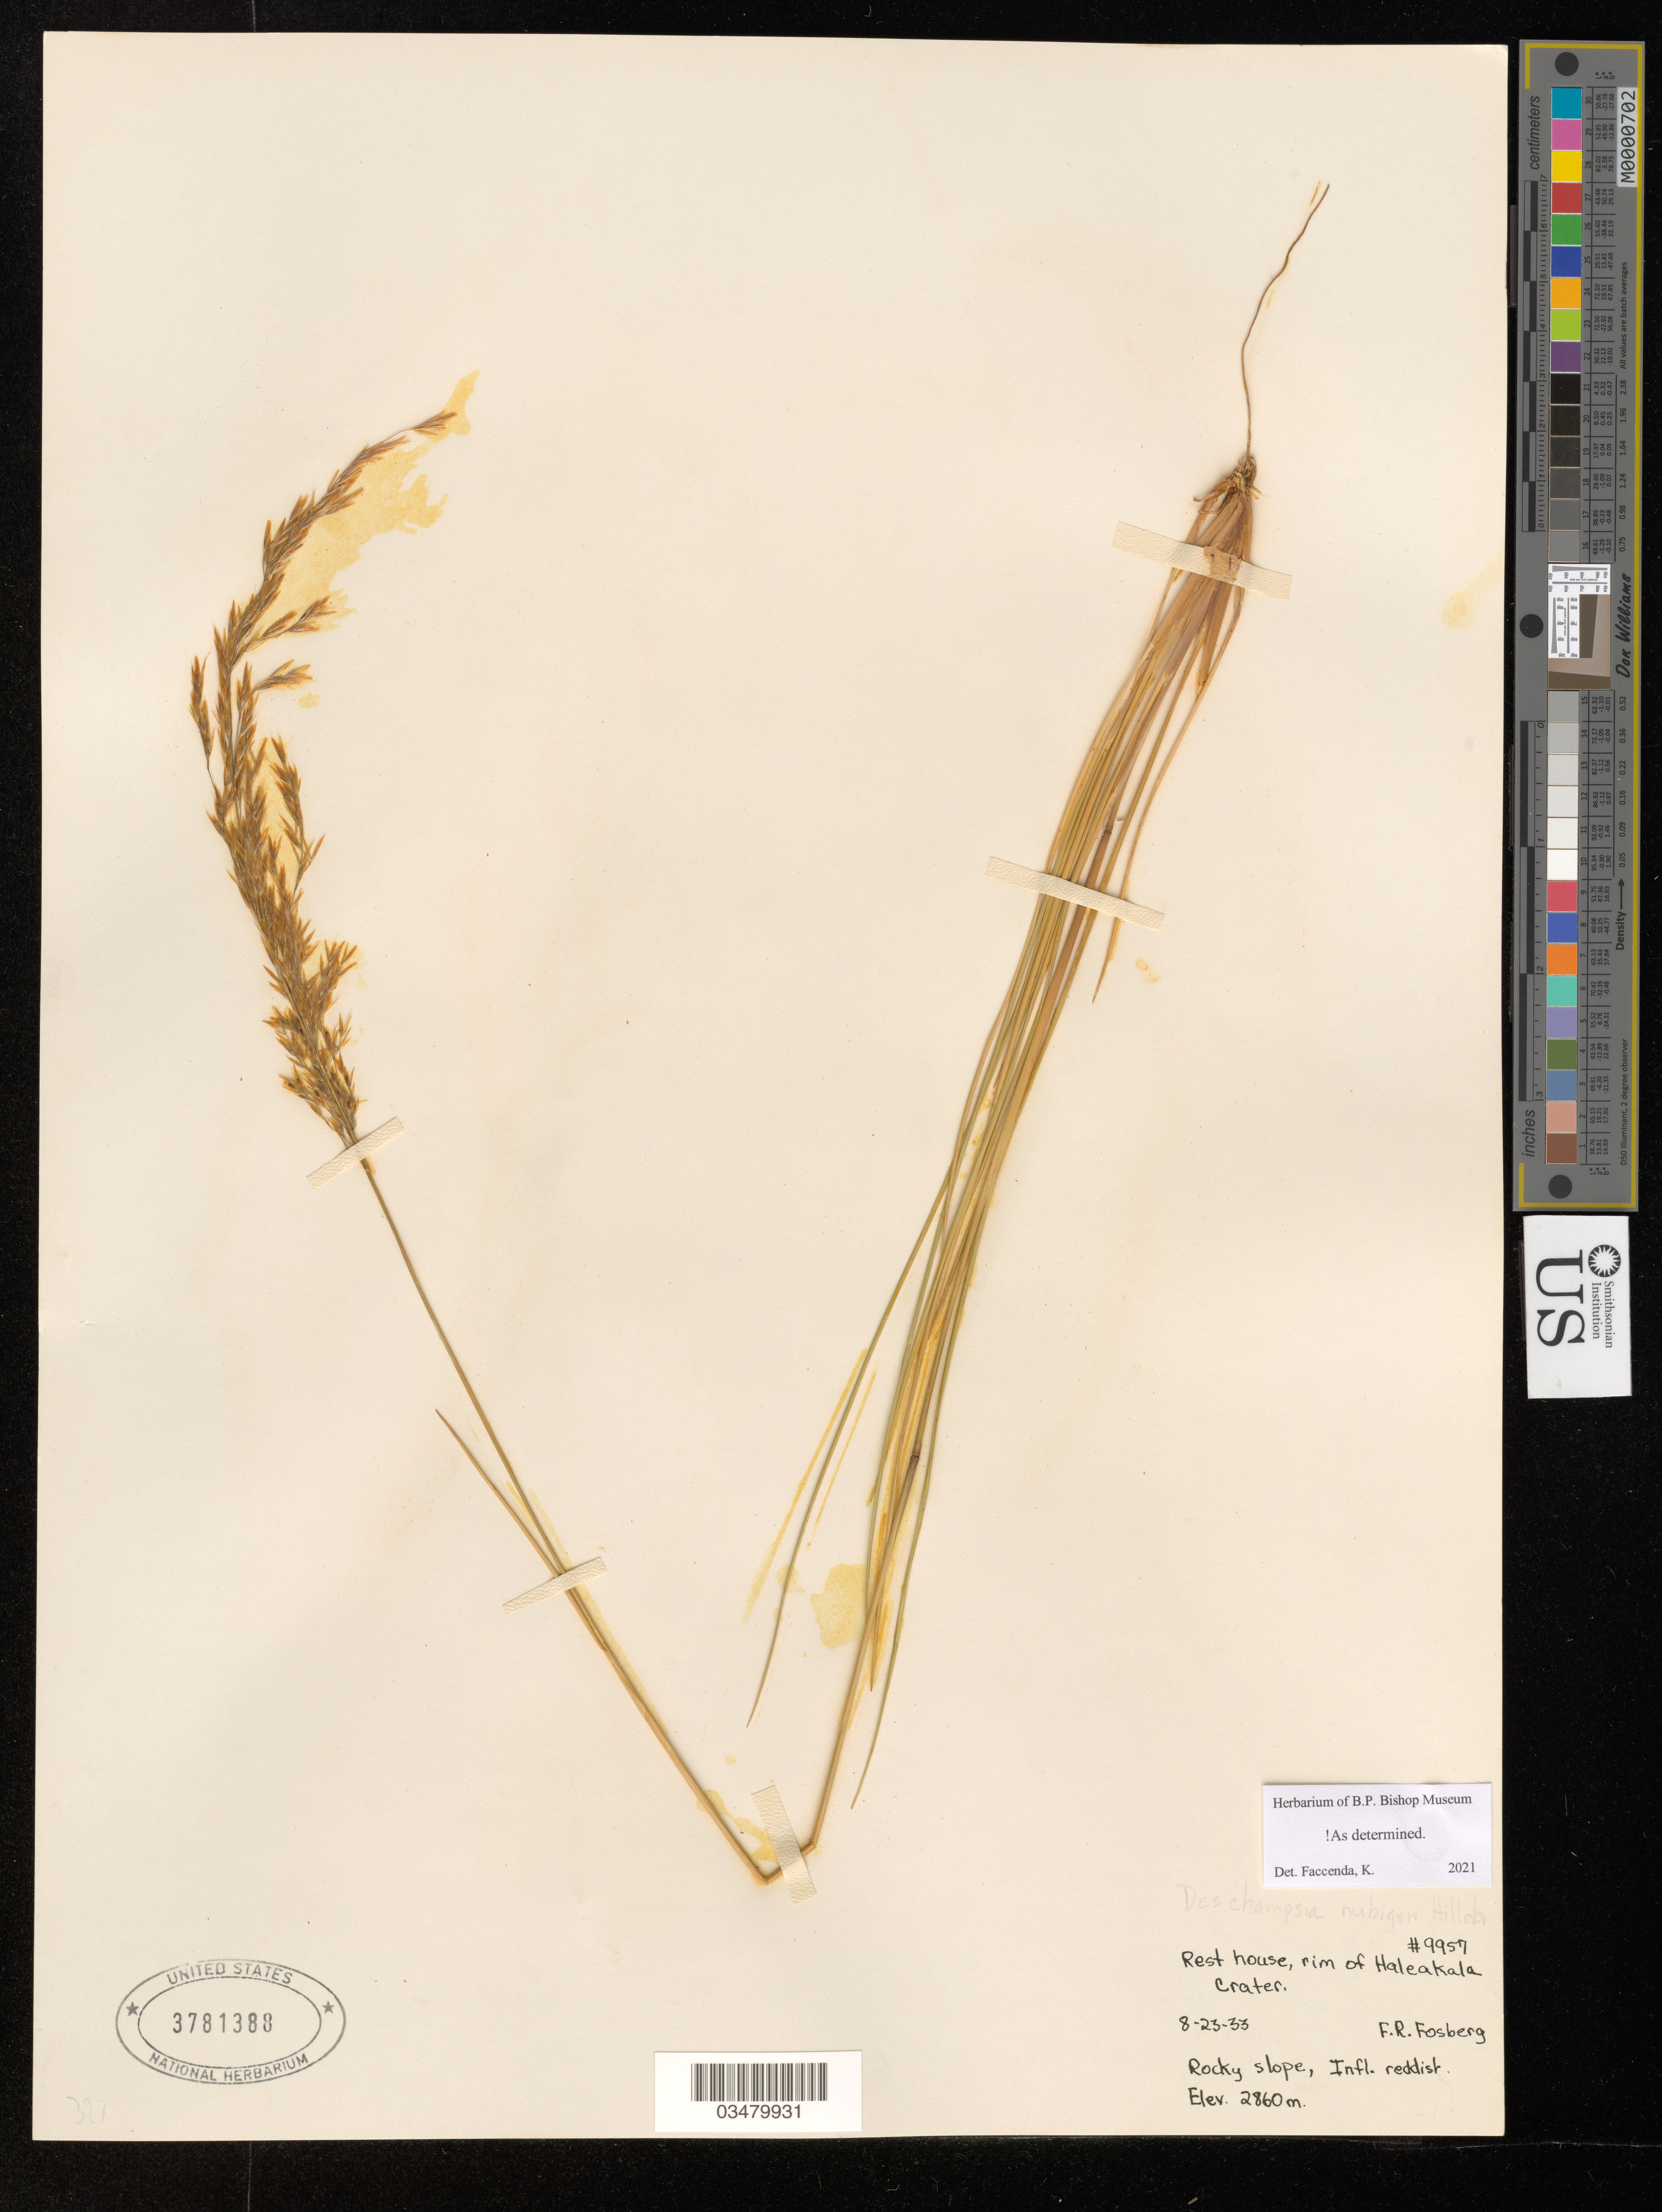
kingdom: Plantae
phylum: Tracheophyta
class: Liliopsida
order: Poales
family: Poaceae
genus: Deschampsia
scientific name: Deschampsia nubigena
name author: Hillebr.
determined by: Faccenda, K.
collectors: F. R. Fosberg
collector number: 9957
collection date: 1933-08-23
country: United States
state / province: Hawaii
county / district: Maui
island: Maui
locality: Rest house, rim of Haleakala Crater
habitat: Rocky slope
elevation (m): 2860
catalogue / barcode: US 3781388